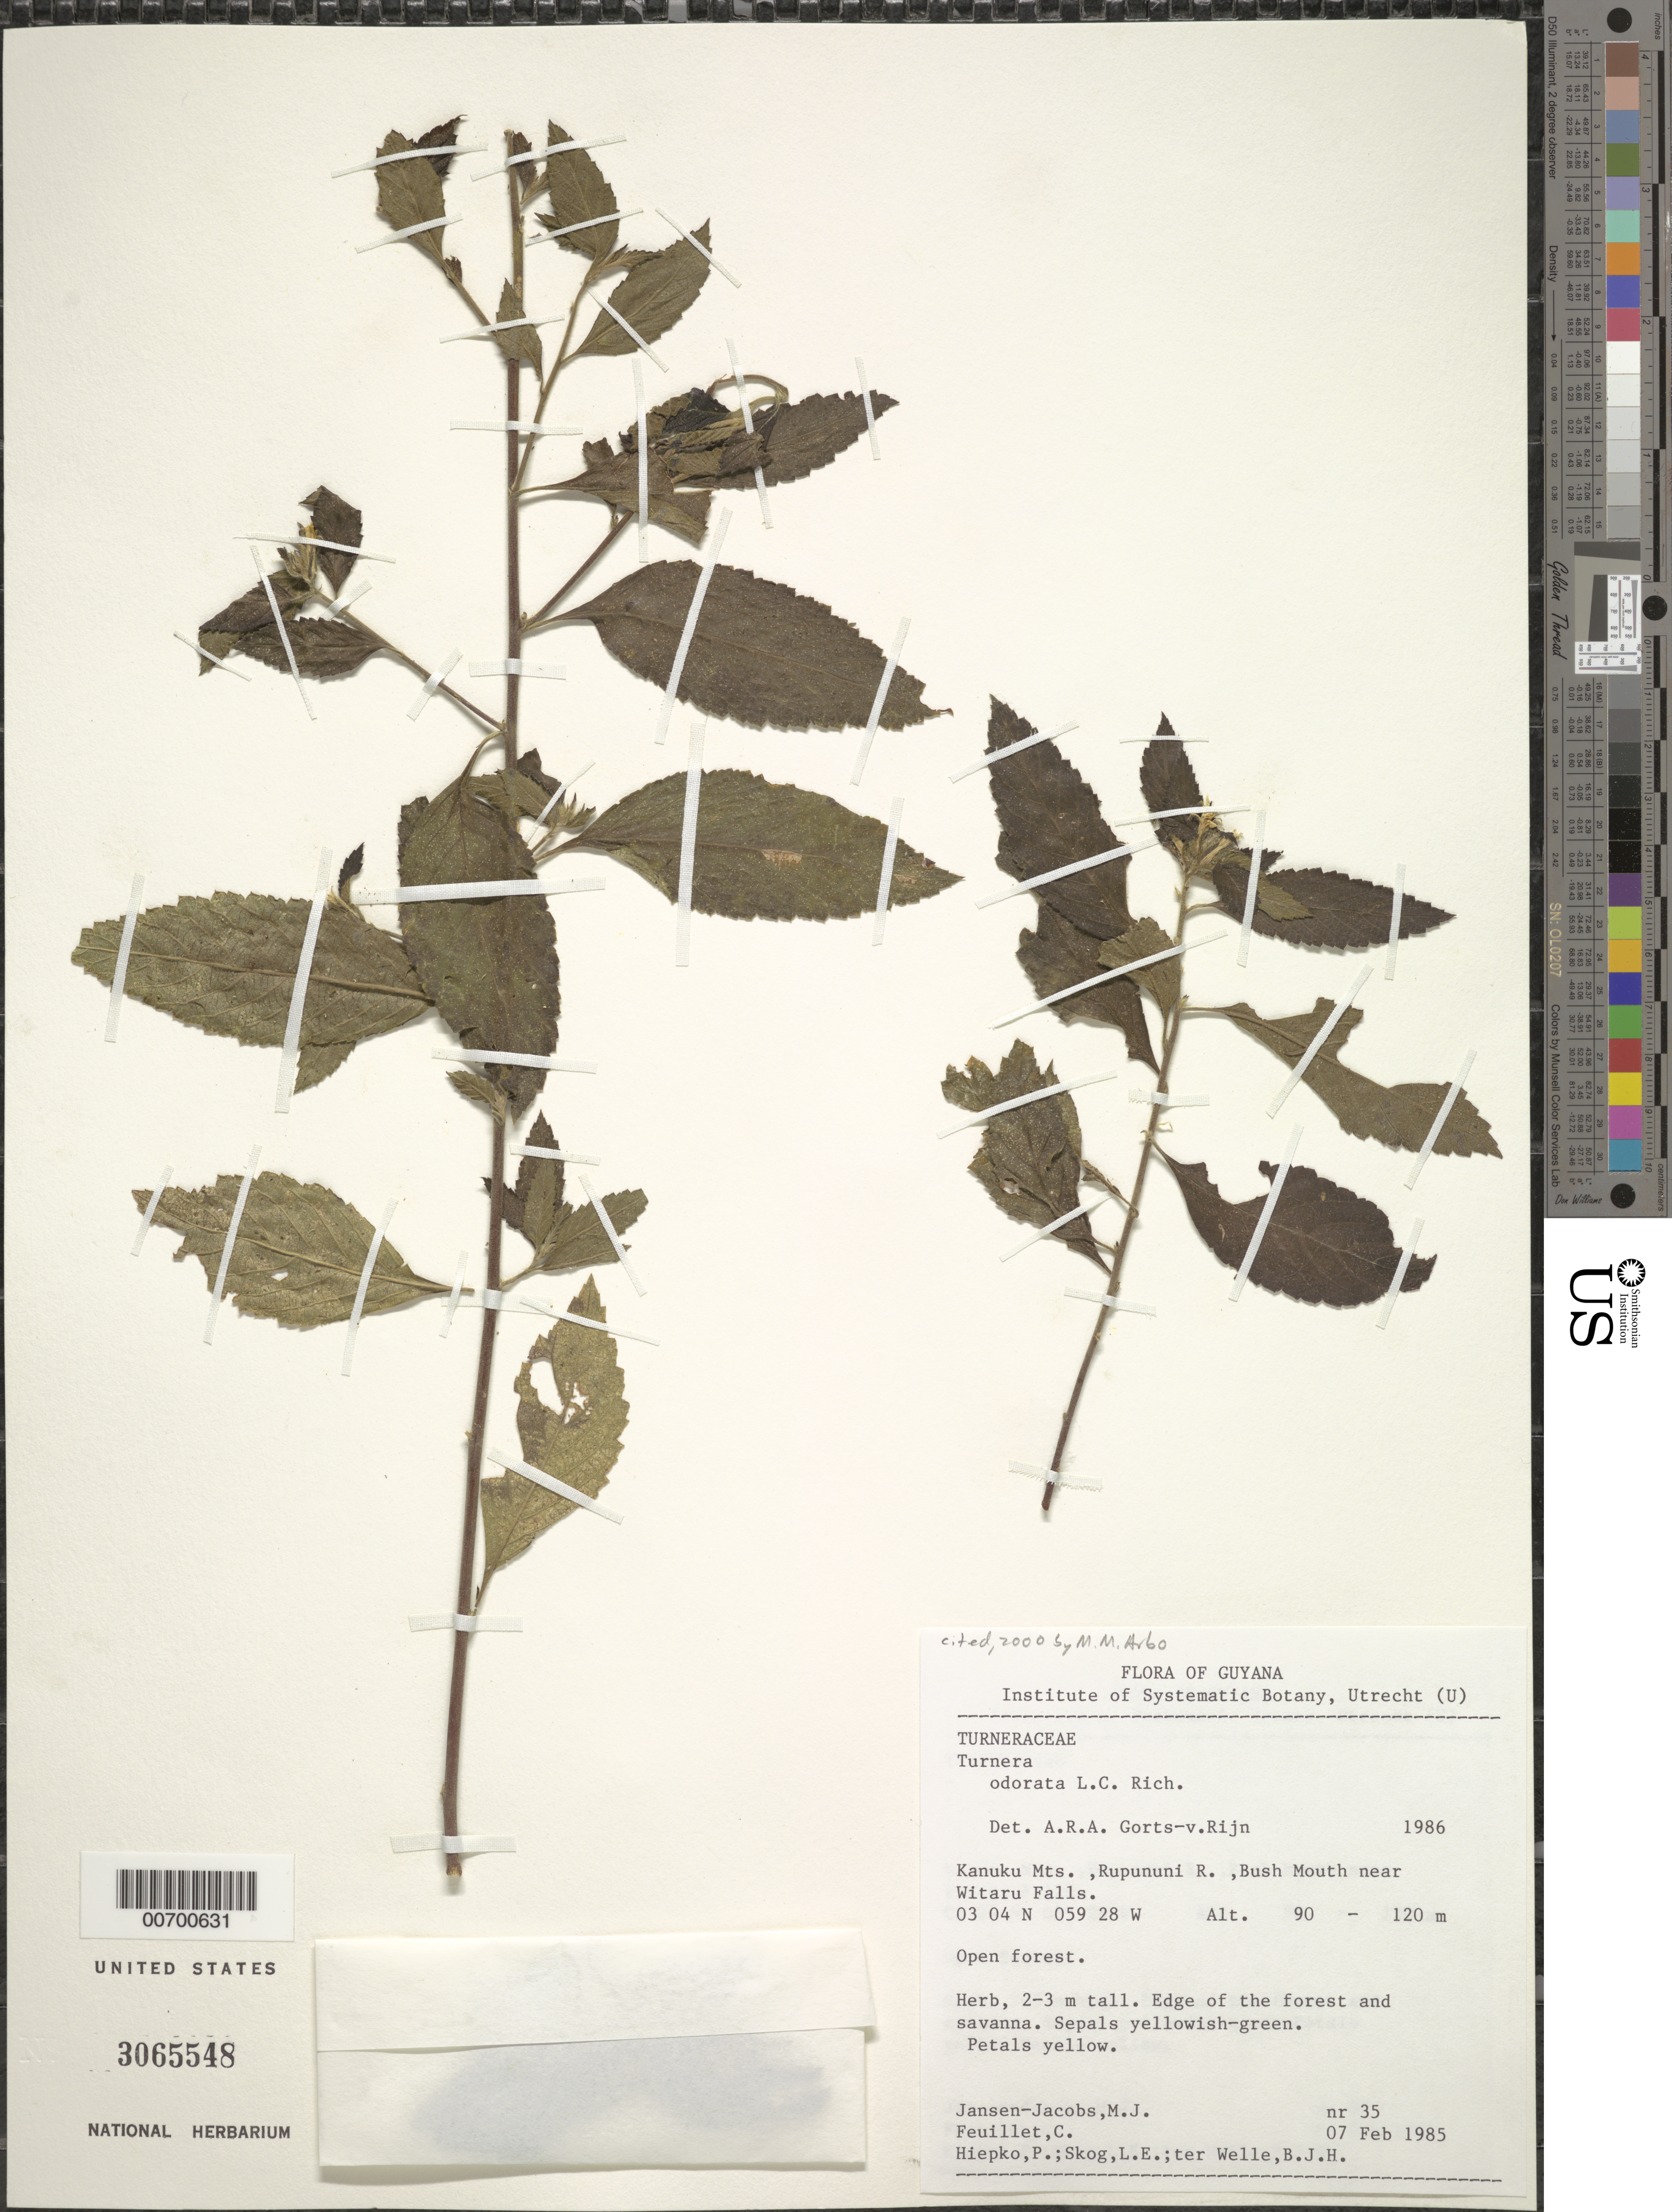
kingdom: Plantae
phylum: Tracheophyta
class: Magnoliopsida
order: Malpighiales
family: Turneraceae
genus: Turnera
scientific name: Turnera odorata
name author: Rich.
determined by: Görts-van Rijn, A. R. A.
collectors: M. J. Jansen-Jacobs, C. Feuillet, P. H. Hiepko, L. E. Skog & B. Welle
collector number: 35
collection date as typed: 7-Feb-85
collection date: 1985-02-07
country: Guyana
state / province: U. Takutu-U. Essequibo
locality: Kanuku Mts., Rupununi R., Bush Mouth near Witaru Falls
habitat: Edge of open forest and savanna.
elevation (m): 90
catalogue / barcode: US 3065548